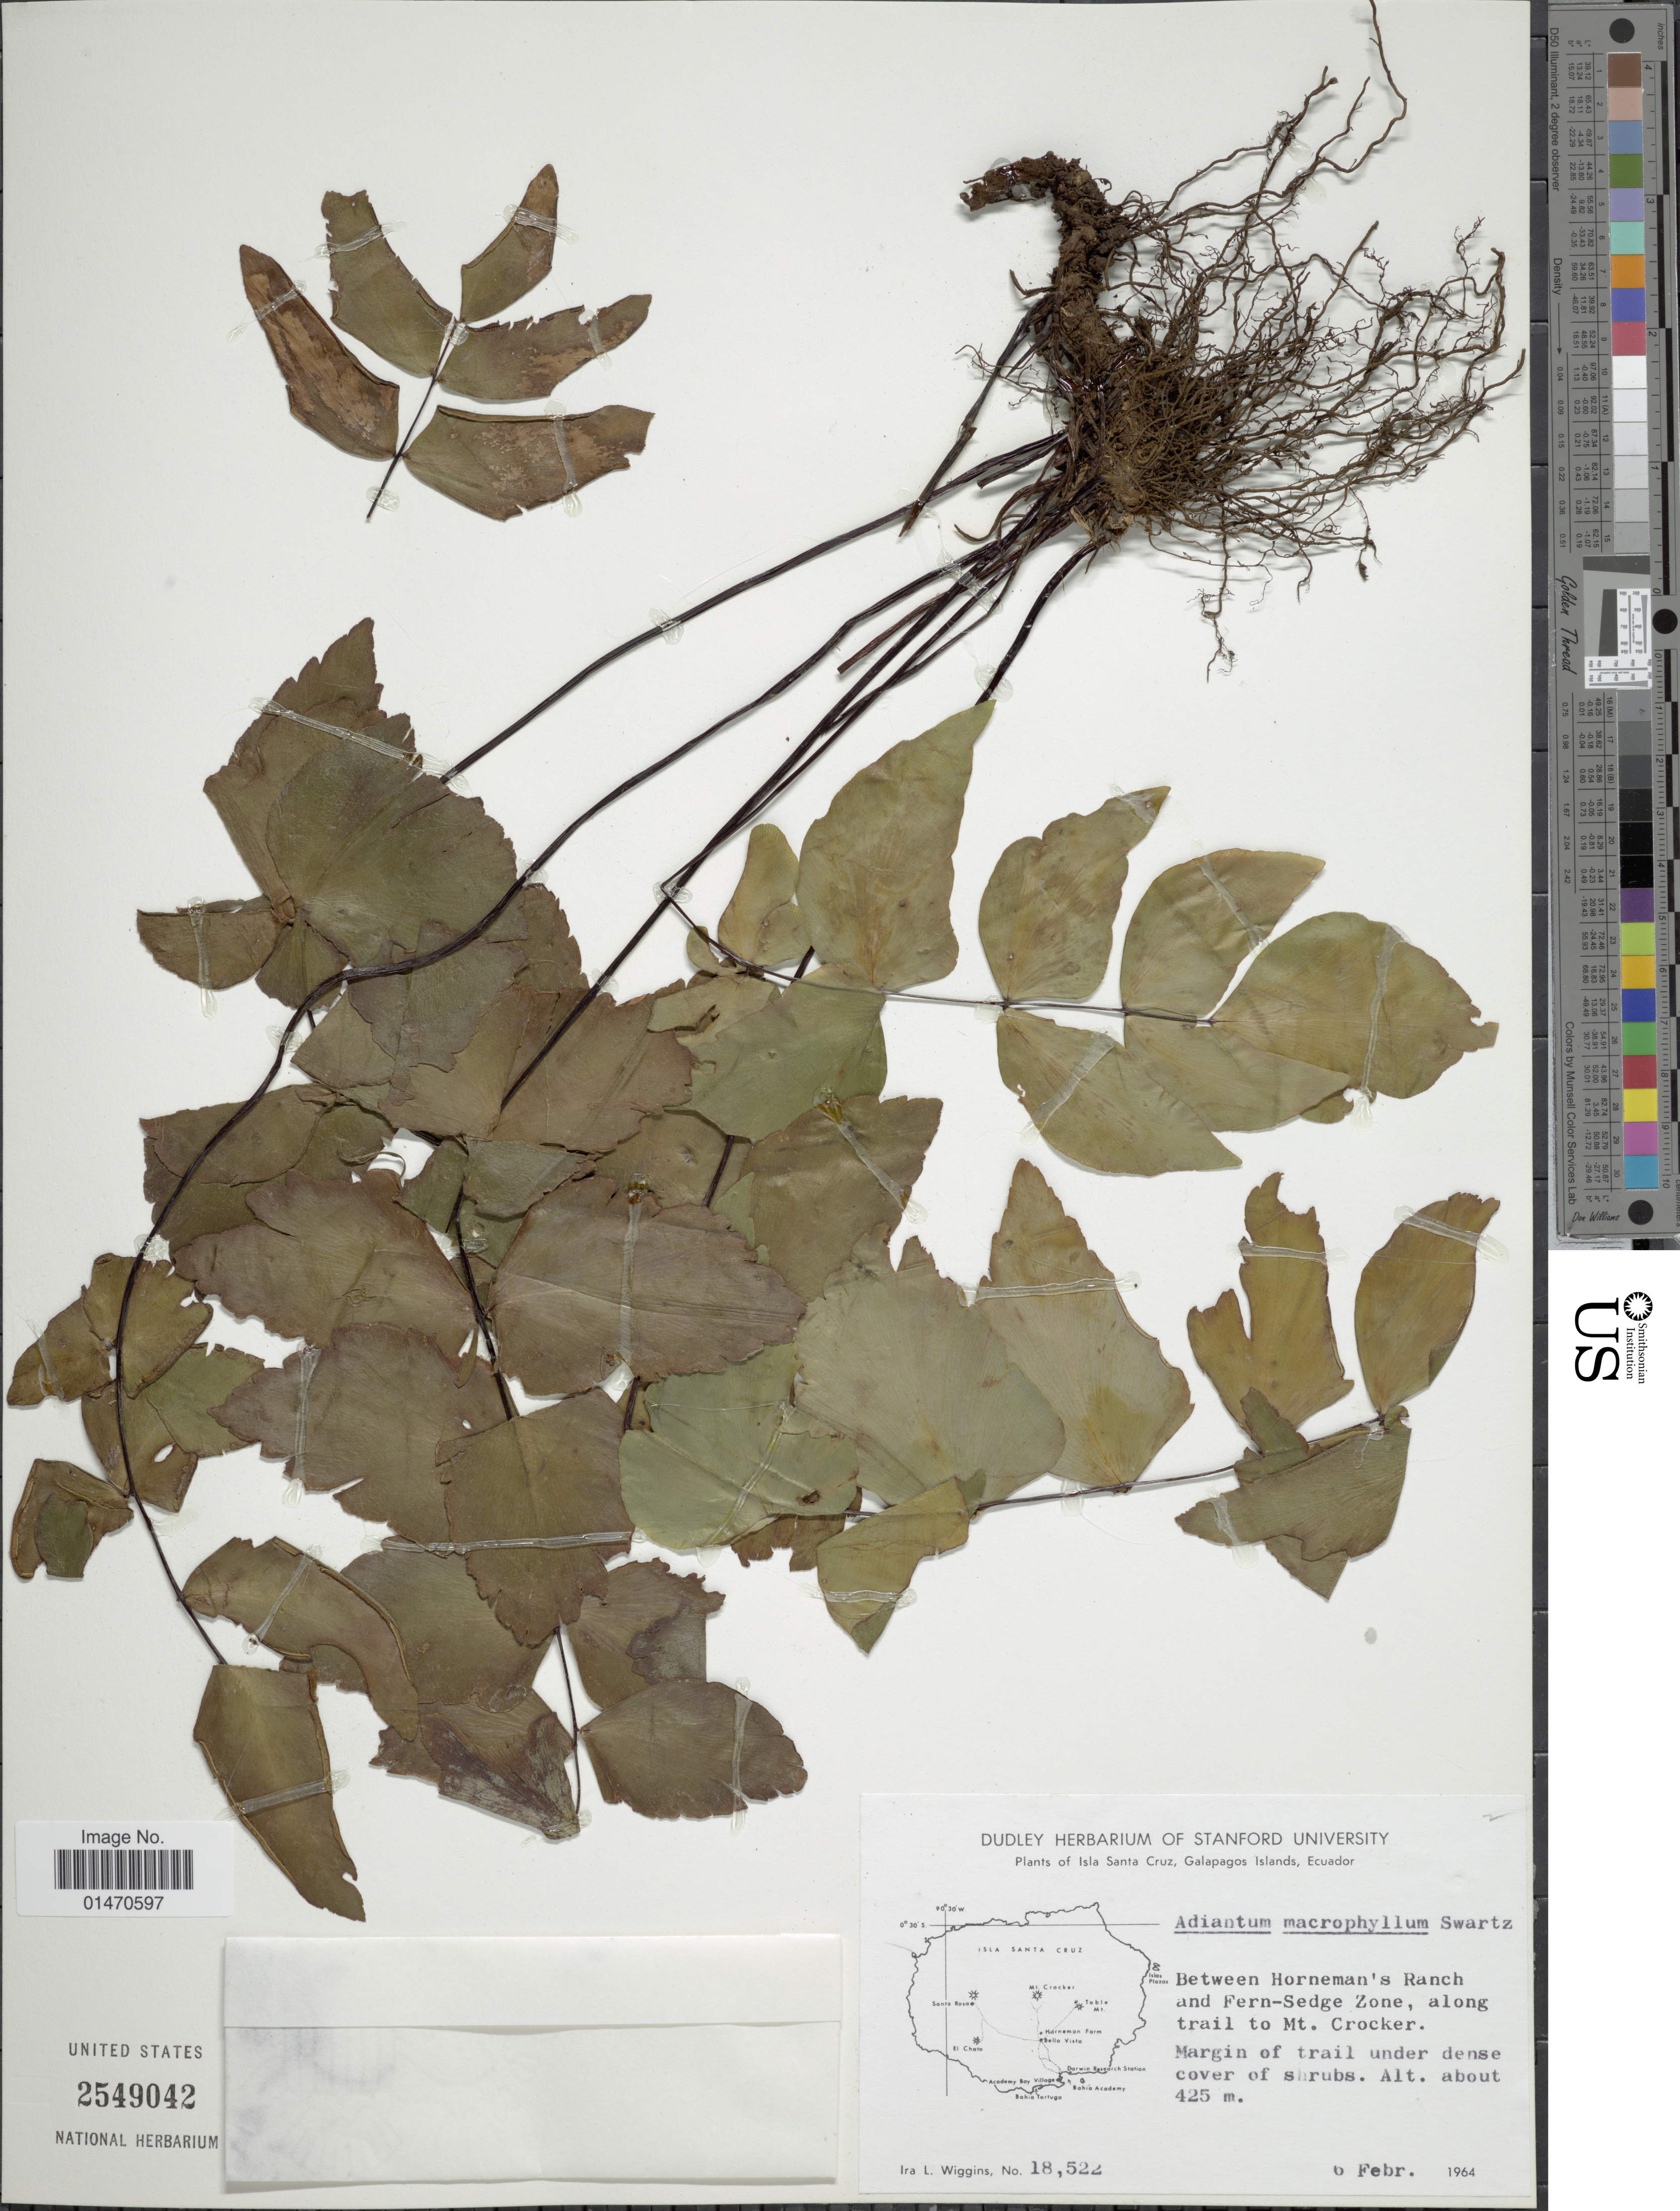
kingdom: Plantae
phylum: Tracheophyta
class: Polypodiopsida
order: Polypodiales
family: Pteridaceae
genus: Adiantum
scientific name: Adiantum macrophyllum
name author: Sw.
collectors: I. L. Wiggins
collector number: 18522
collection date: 1964-02-06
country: Ecuador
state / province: Colón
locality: Isla Santa Cruz, Galapagos Islands, Ecuador, Between Horneman's Rance and Fern-Sedge Zone, along trail to Mt. Crocker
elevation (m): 425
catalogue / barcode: US 2549042